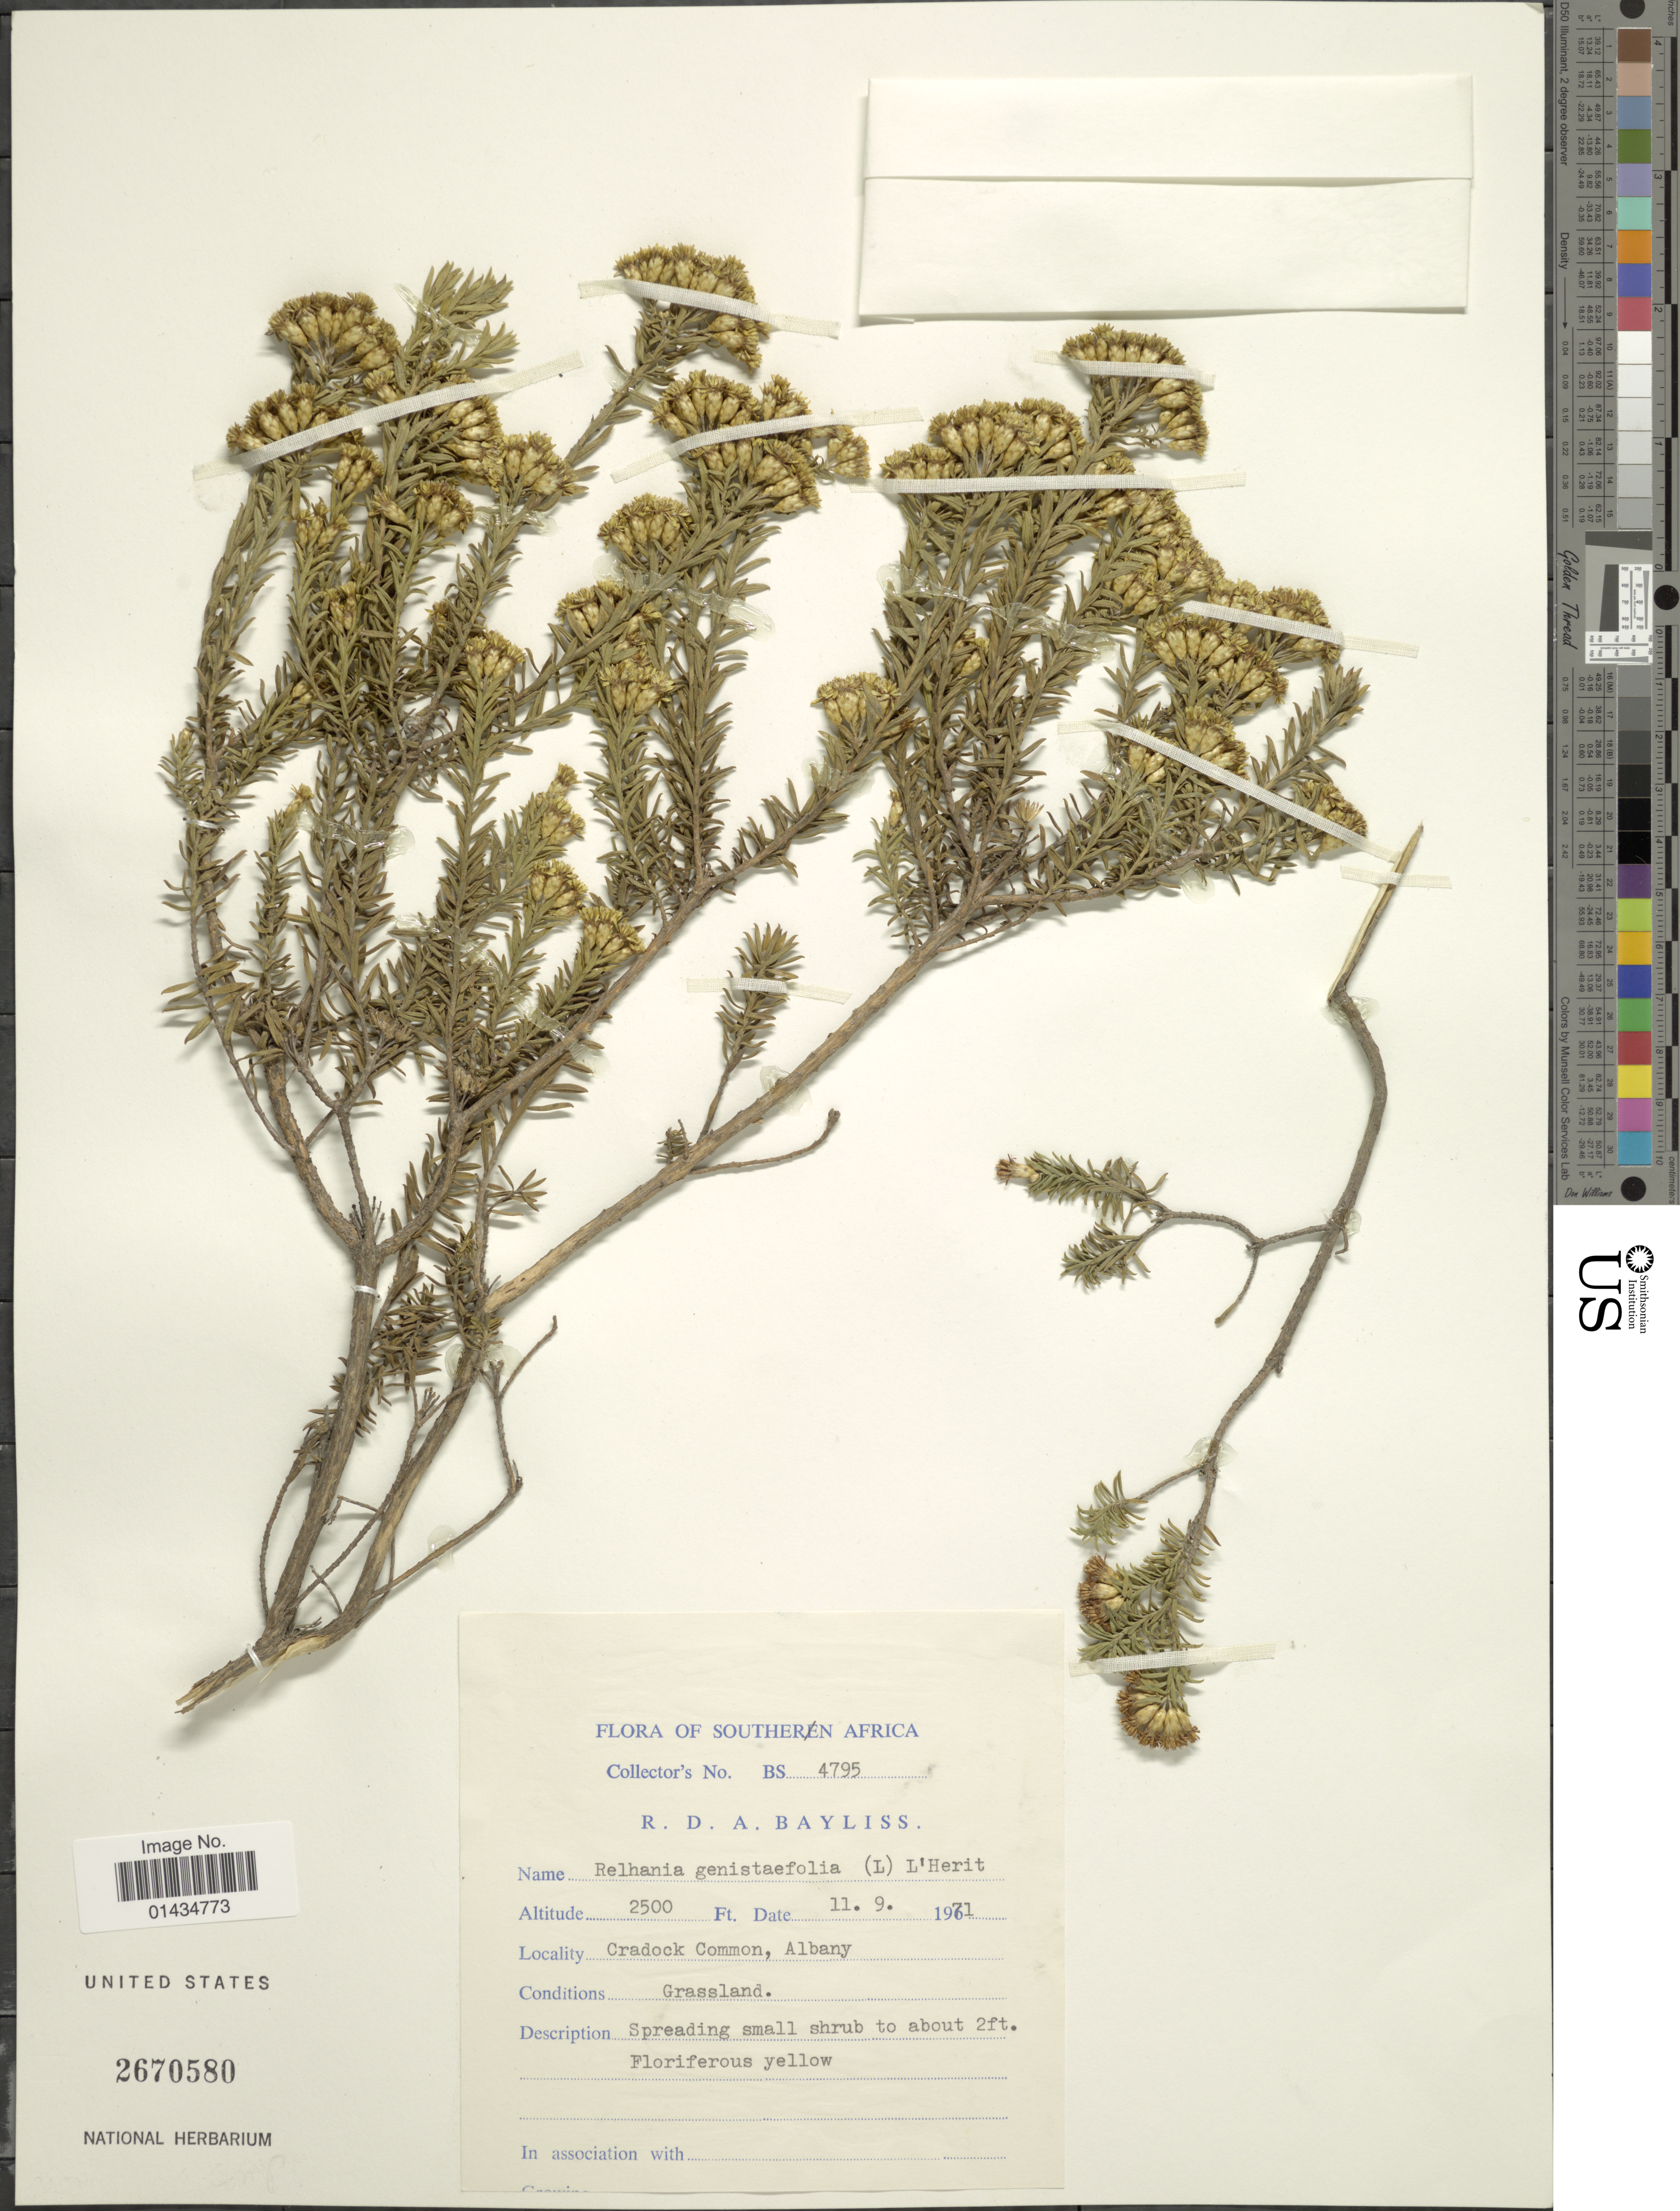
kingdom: Plantae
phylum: Tracheophyta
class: Magnoliopsida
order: Asterales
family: Asteraceae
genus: Relhania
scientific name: Relhania genistaefolia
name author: (L.) L'Hér.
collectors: R. Bayliss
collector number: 4795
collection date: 1971-09-11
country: South Africa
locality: Cradock Common, Albany, Grassland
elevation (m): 762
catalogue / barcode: US 2670580